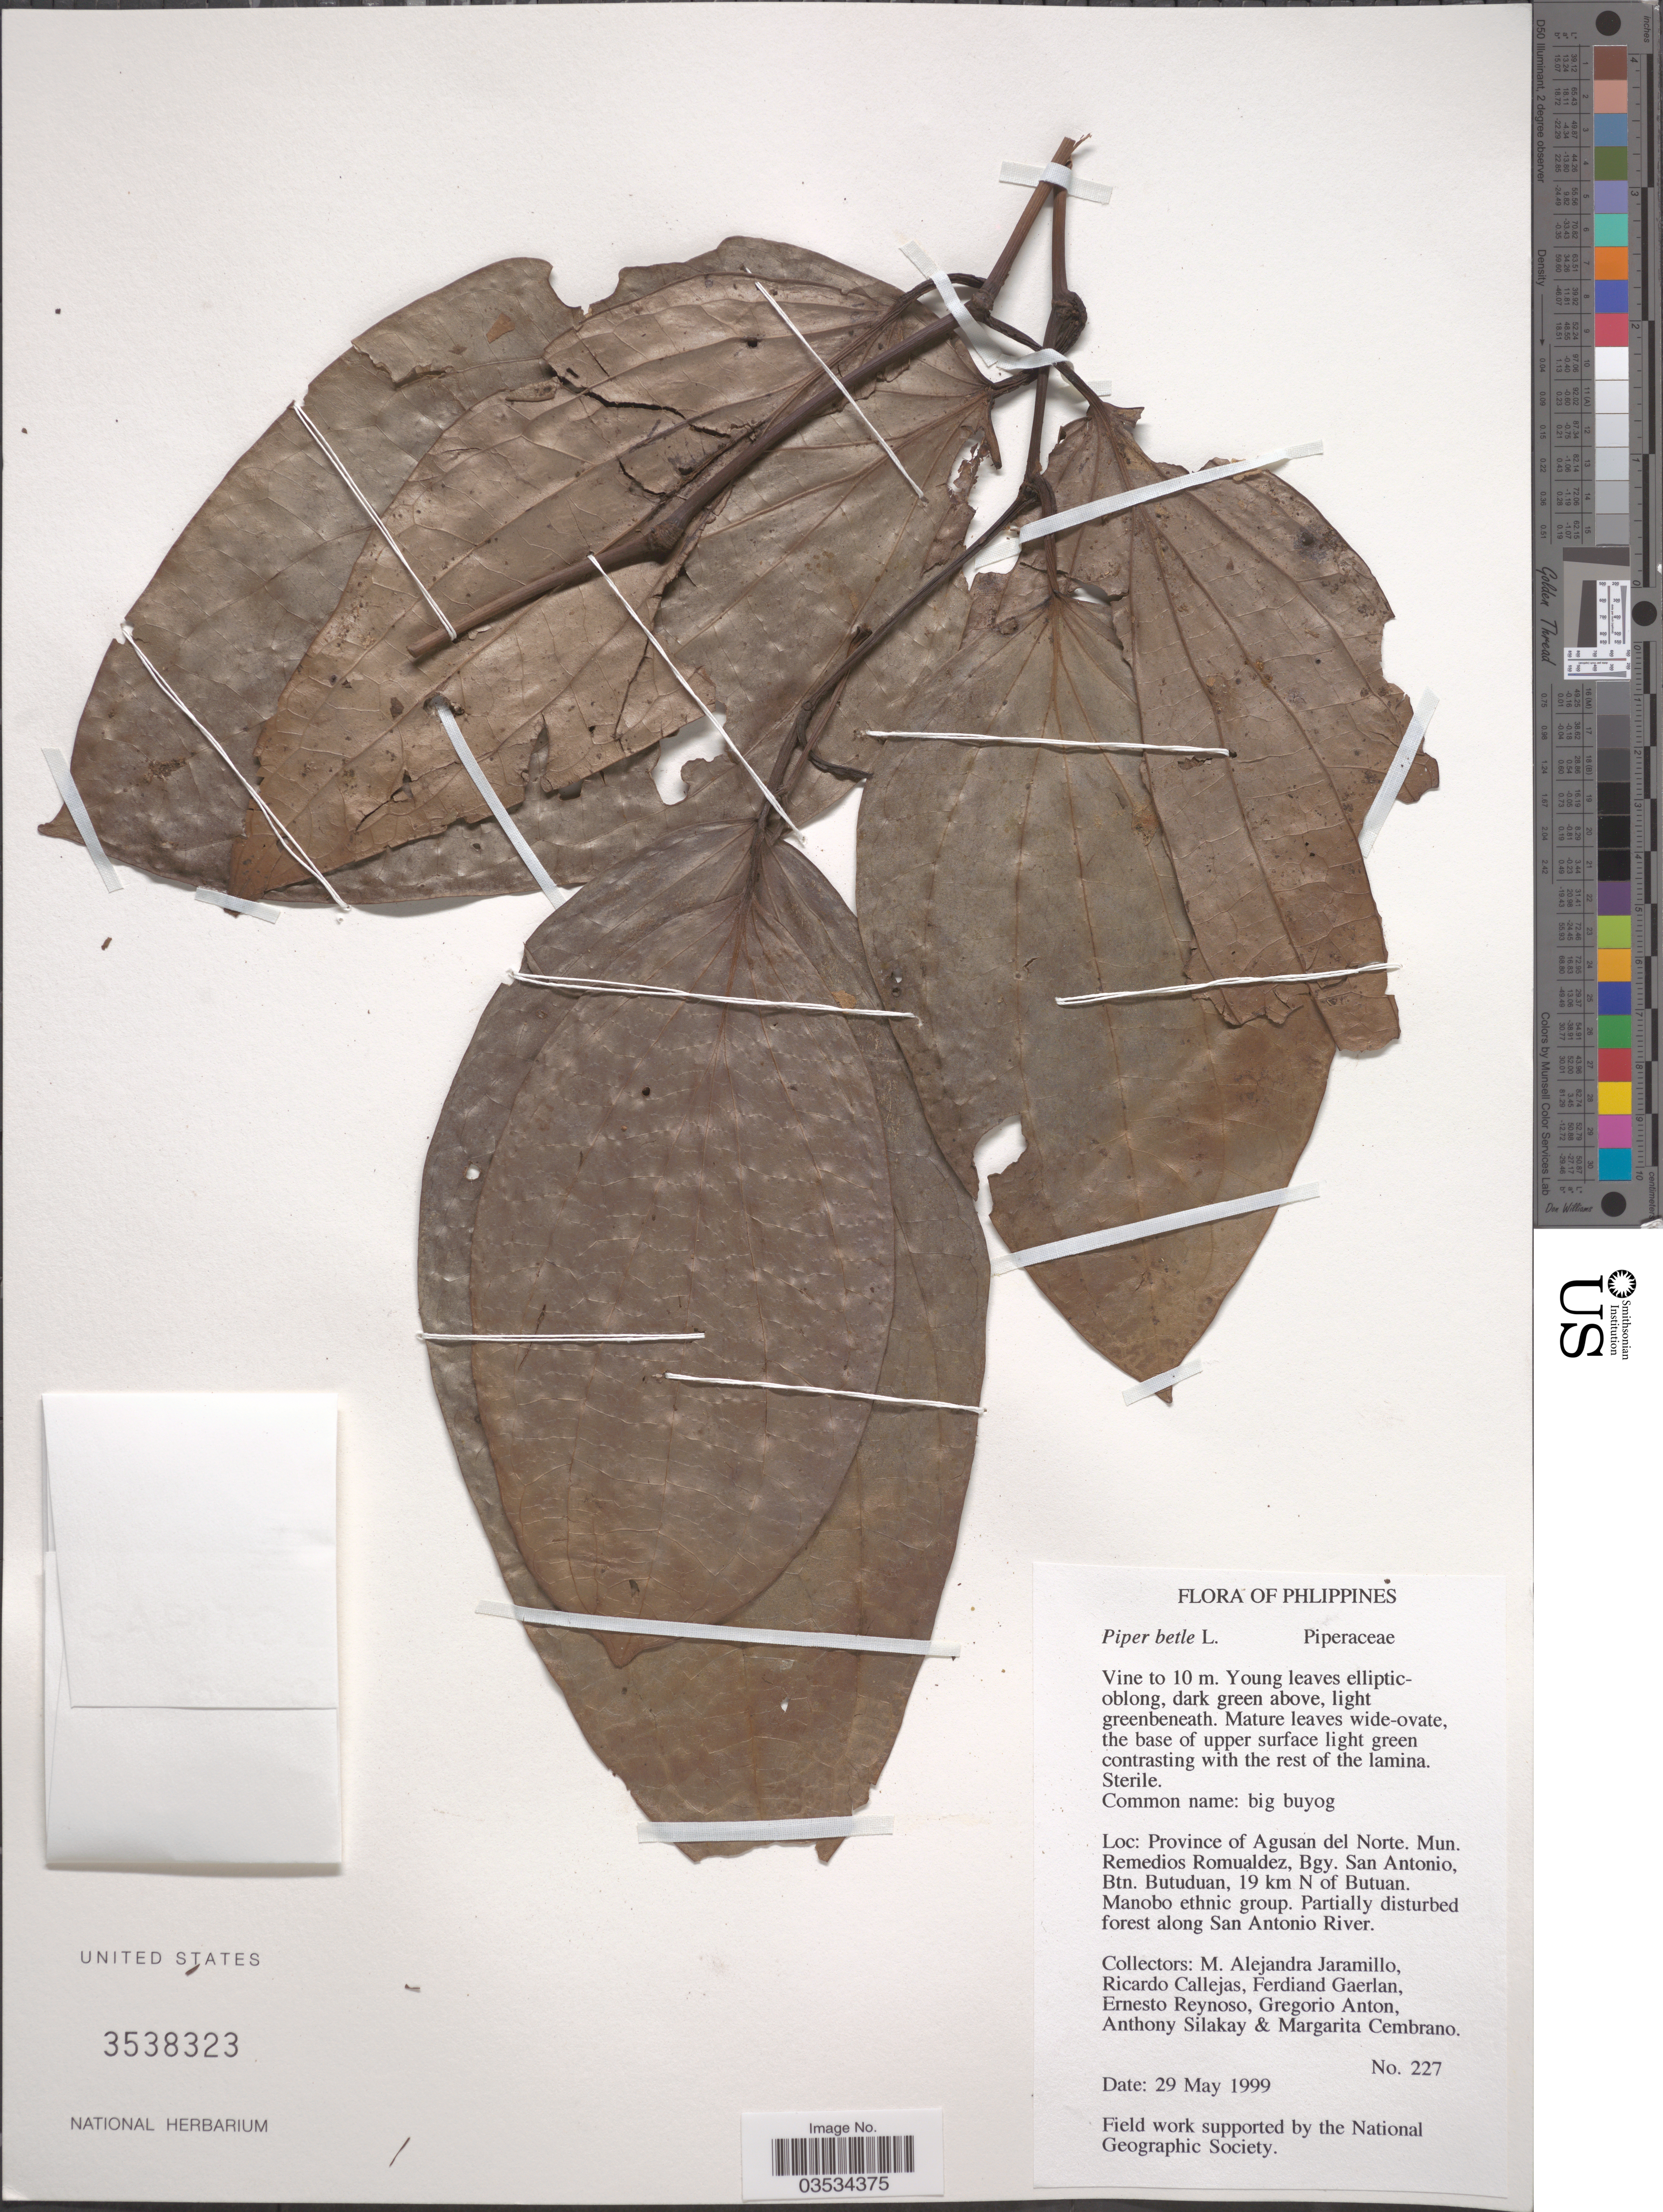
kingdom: Plantae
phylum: Tracheophyta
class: Magnoliopsida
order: Piperales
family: Piperaceae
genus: Piper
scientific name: Piper betle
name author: L.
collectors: M. A. Jaramillo, R. Callejas, F. Gaerlan, E. Reynoso & et al.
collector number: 227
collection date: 1999-05-29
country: Philippines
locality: Province of Agusan del Norte. Mun. Remedios Romualdez, Bgy. San Antonio, Btn. Butuduan, 19 km N of Butuan. Manobo ethnic group. Forest along San Antonio River.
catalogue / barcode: US 3538323